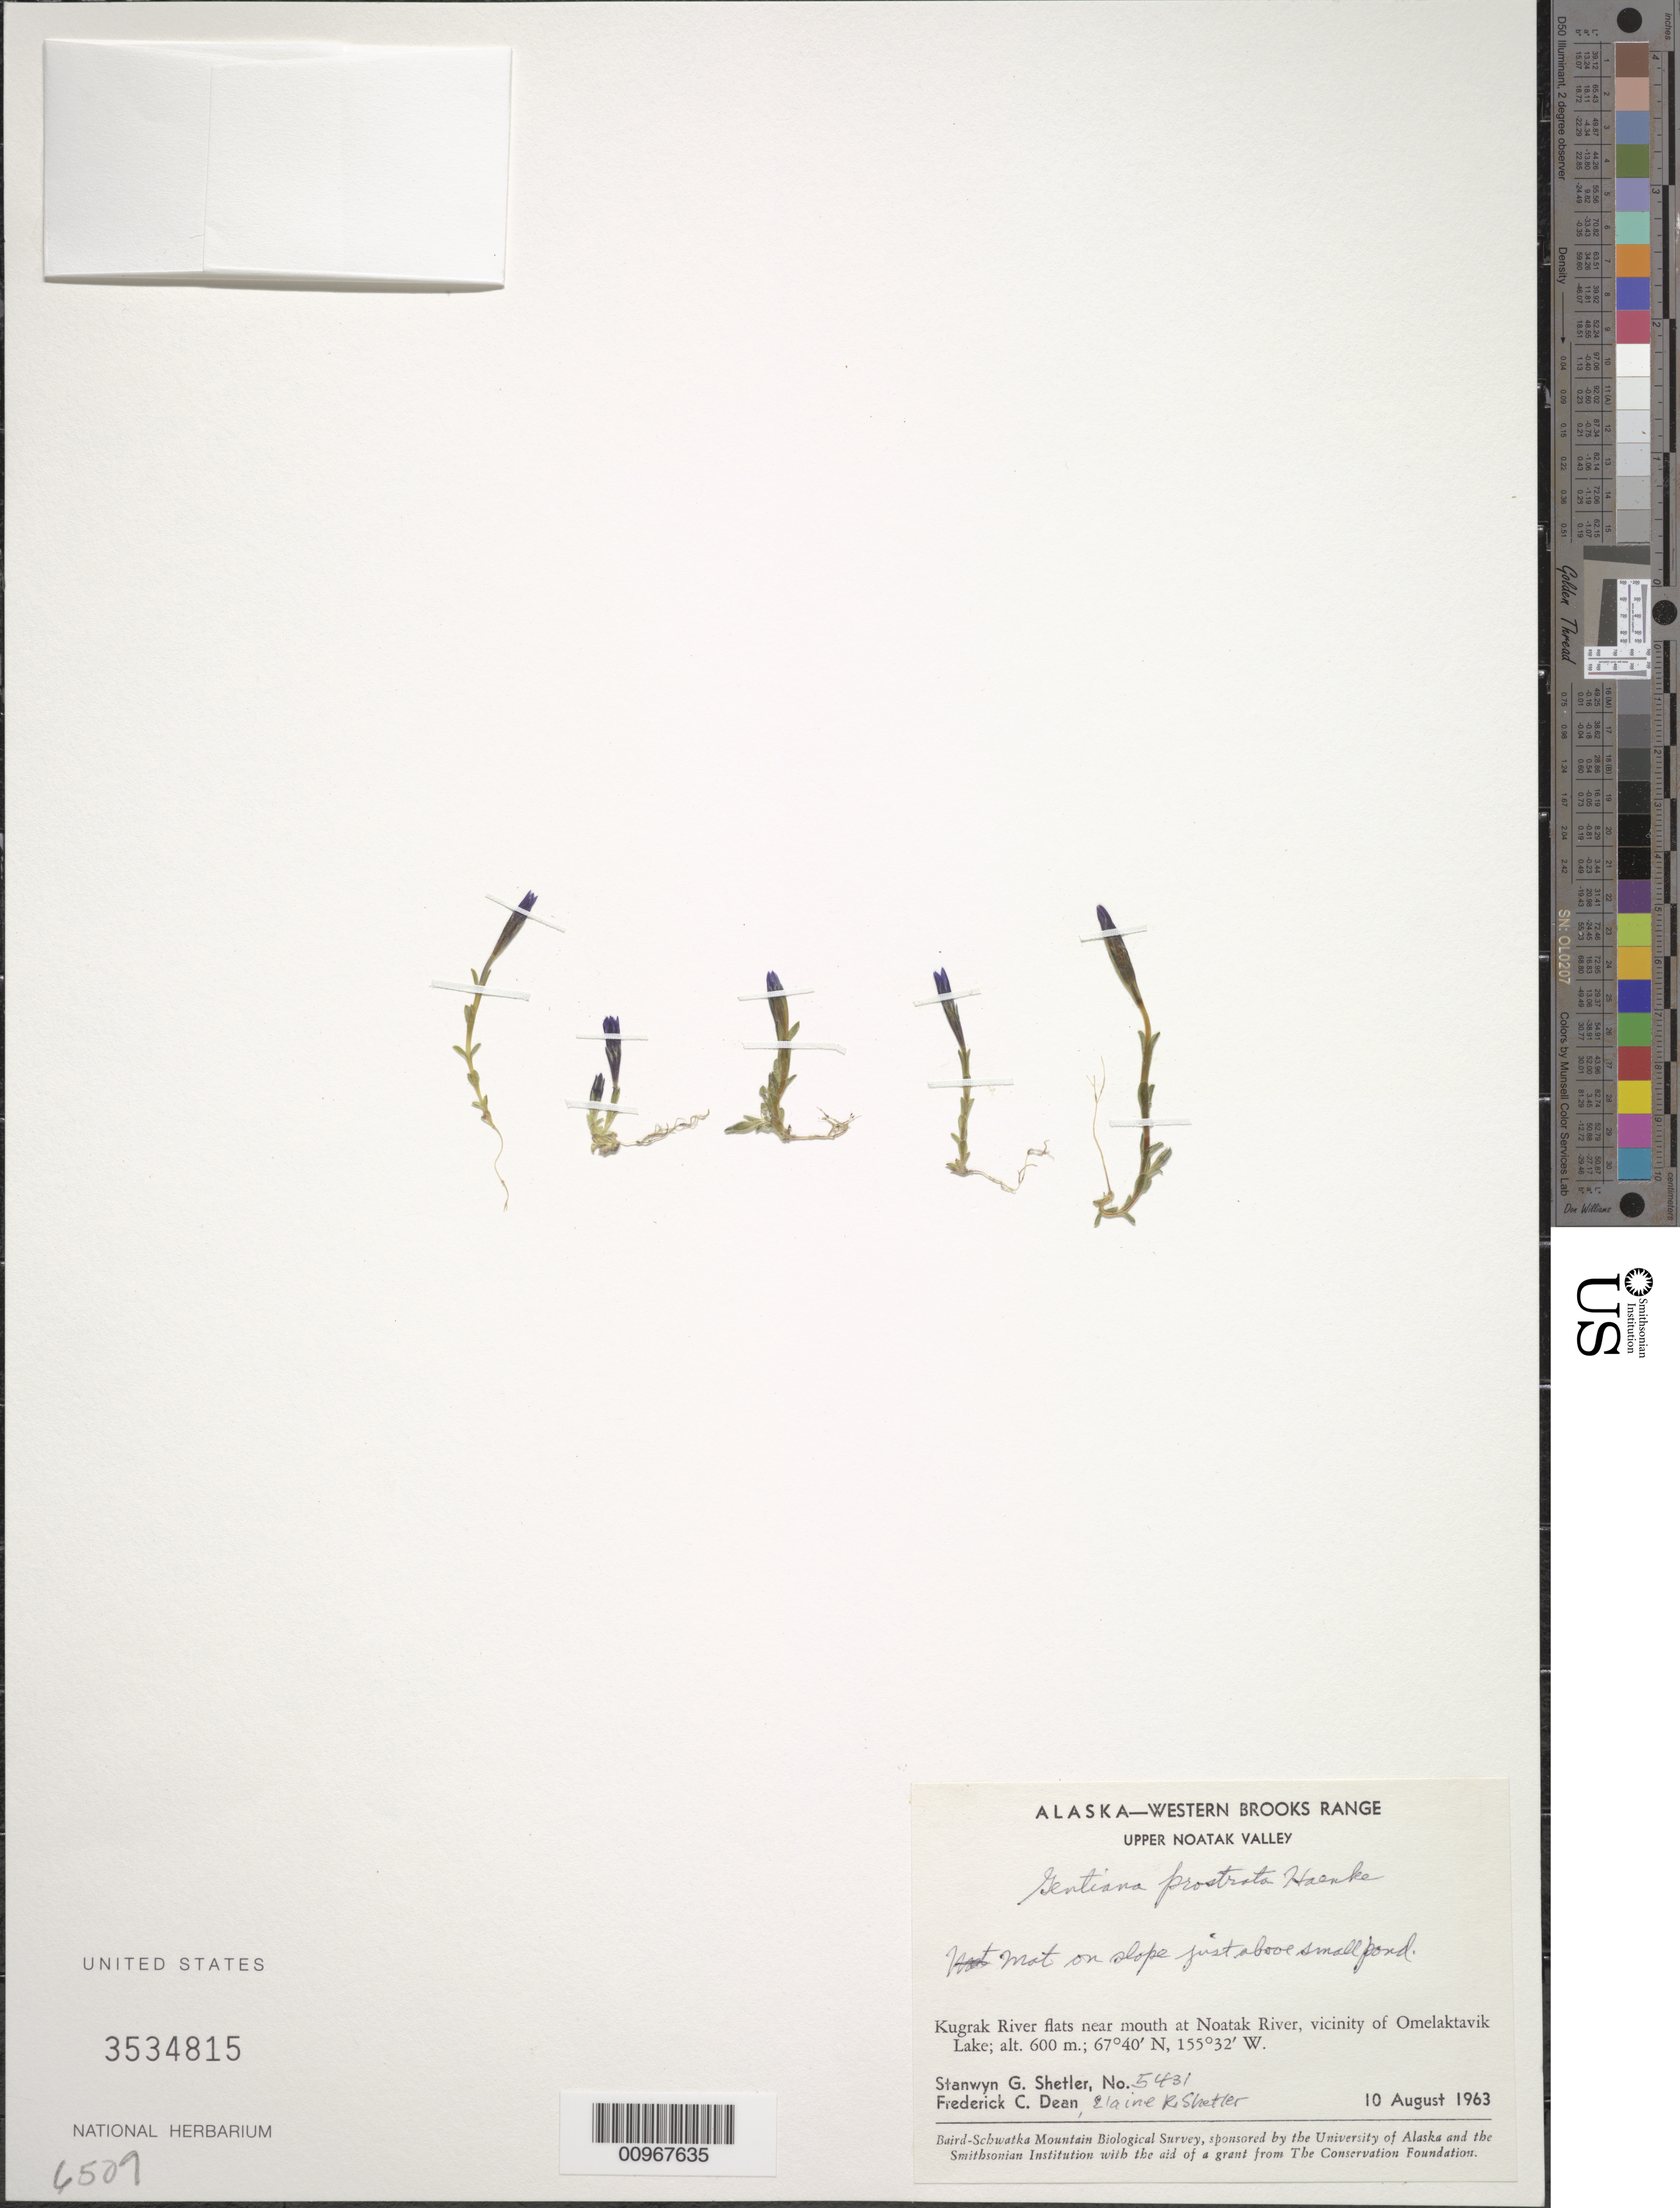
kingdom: Plantae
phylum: Tracheophyta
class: Magnoliopsida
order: Gentianales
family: Gentianaceae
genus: Gentiana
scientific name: Gentiana prostrata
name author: Haenke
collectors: S. Shetler, F. C. Dean & E. R. Shetler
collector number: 5431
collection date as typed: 10 Aug 1963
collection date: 1963-08-10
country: United States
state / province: Alaska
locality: Kugrak River flats near mouth at Noatak River, vicinity of Omelaktavik Lake. Western Brooks Range, Upper Noatak Valley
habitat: Mat on slope just above small pond.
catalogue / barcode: US 3534815